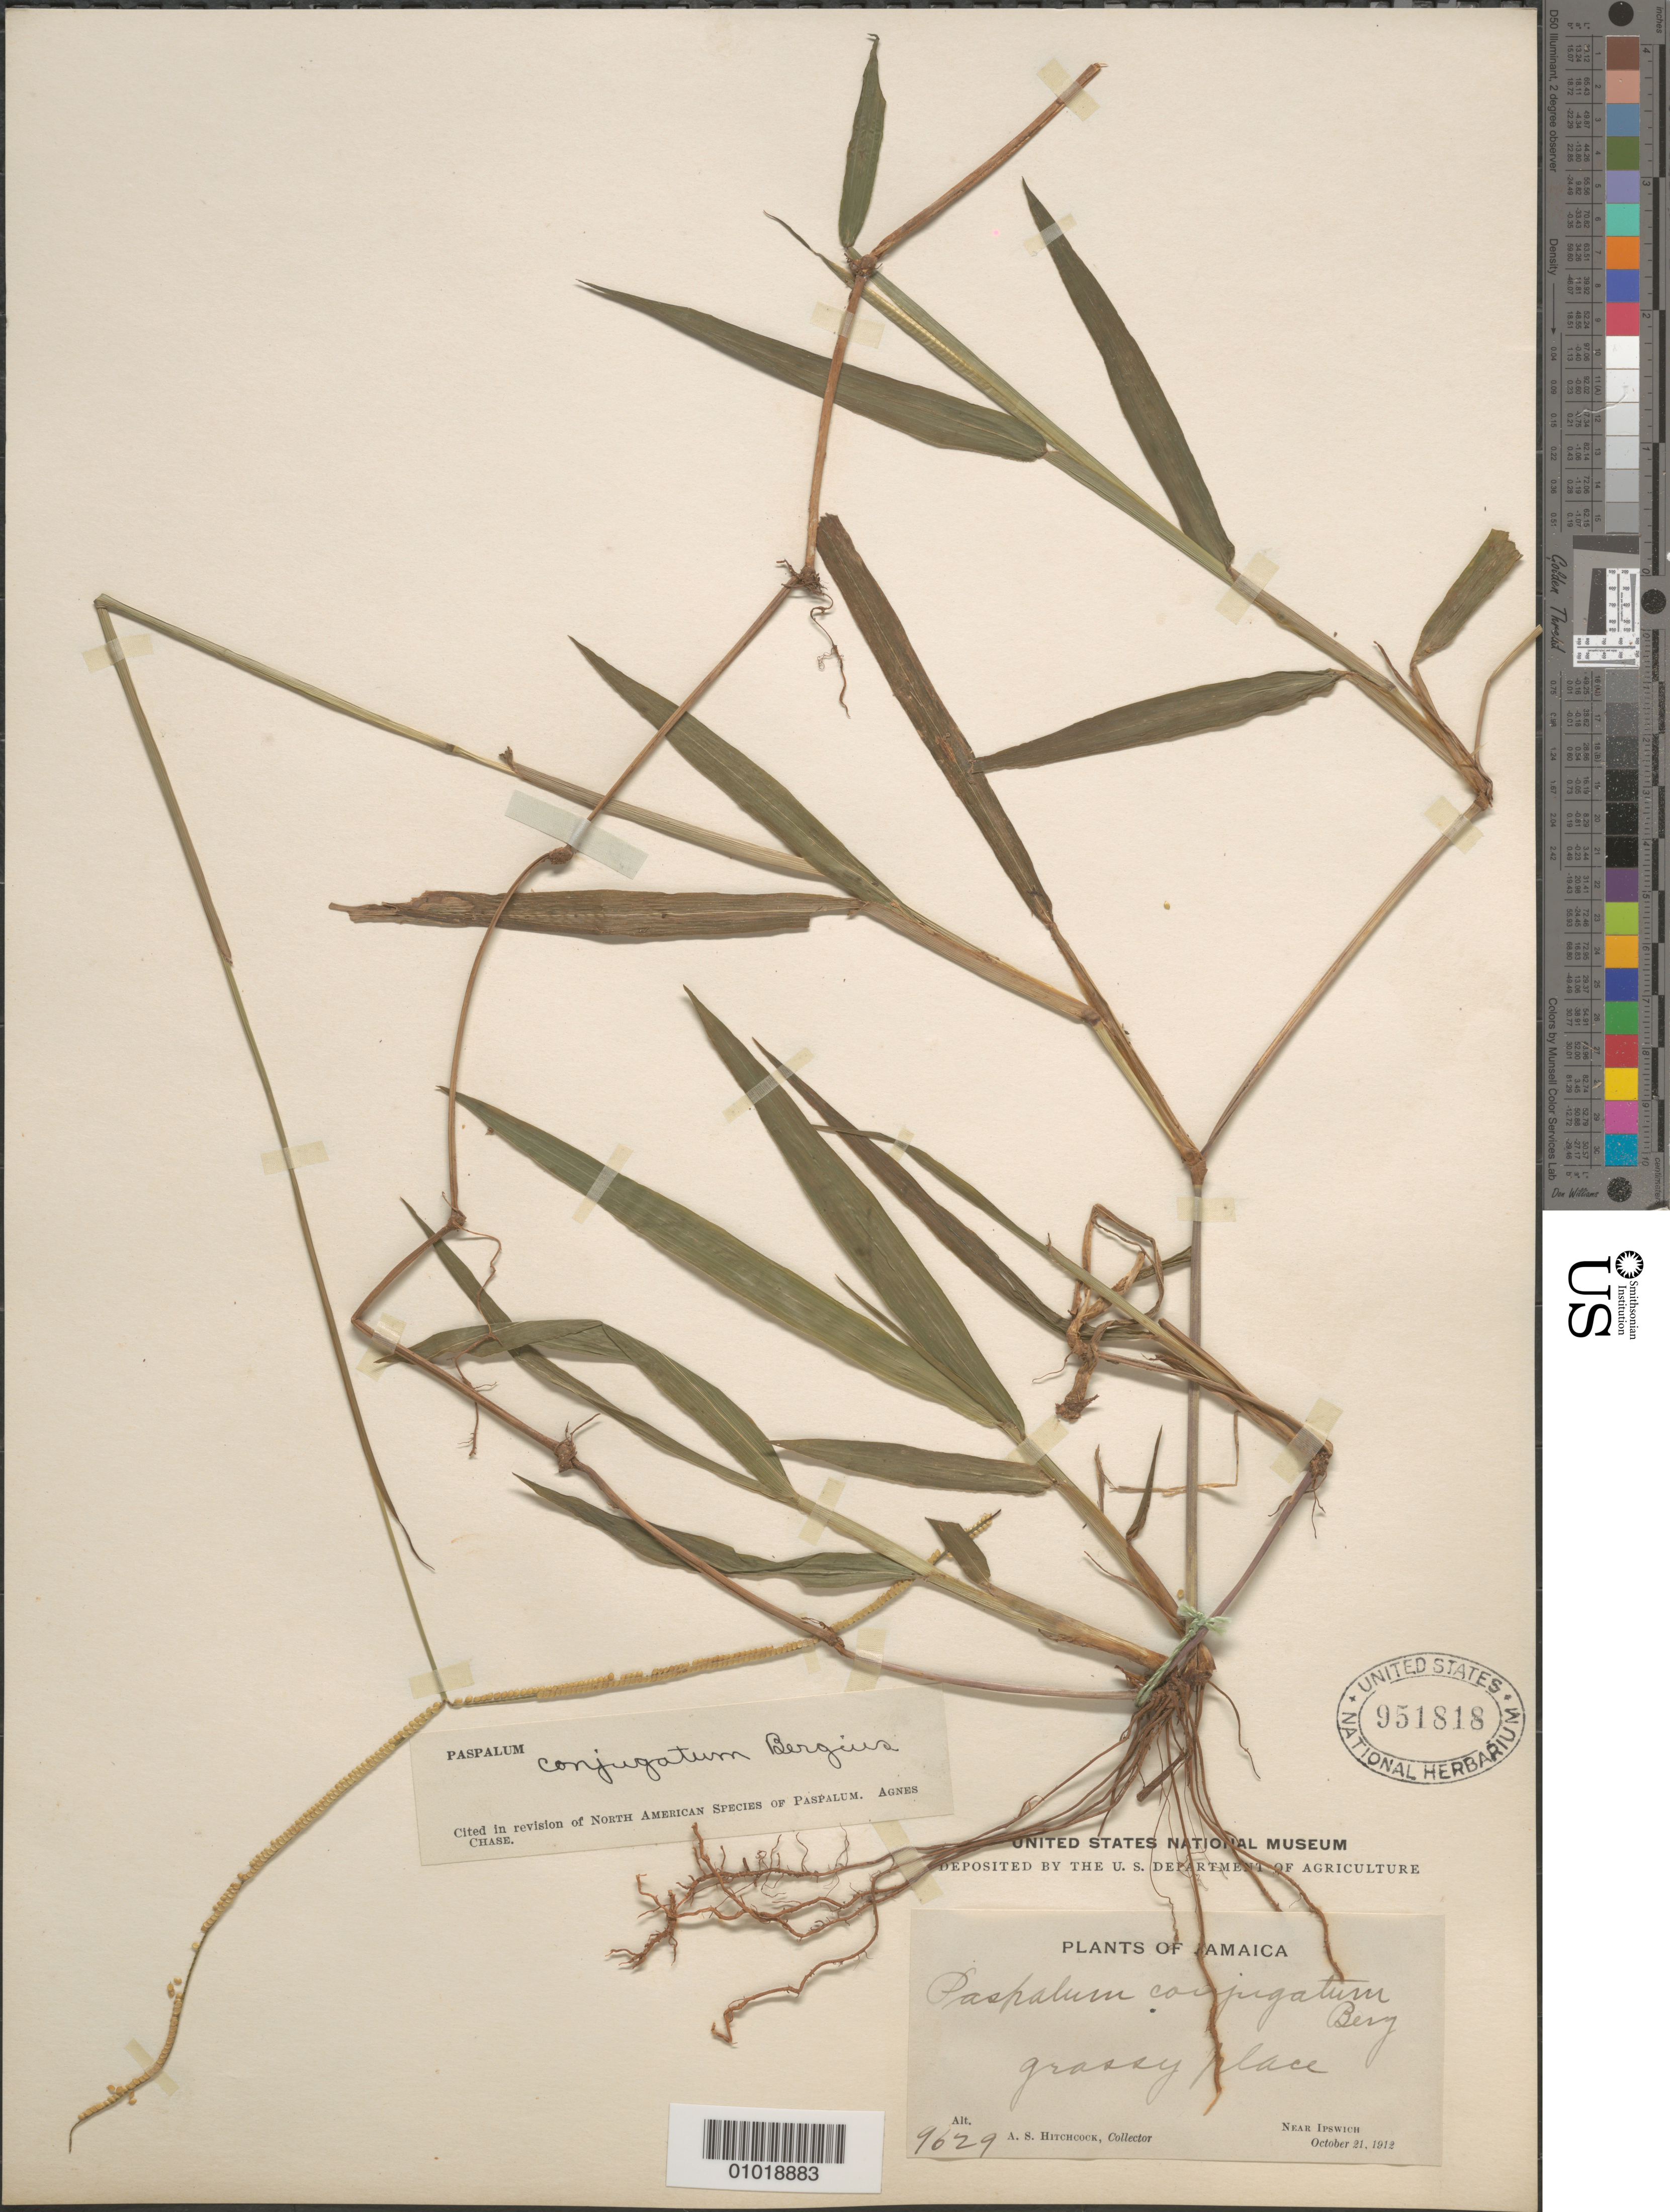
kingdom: Plantae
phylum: Tracheophyta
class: Liliopsida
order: Poales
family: Poaceae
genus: Paspalum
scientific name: Paspalum conjugatum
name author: P.J. Bergius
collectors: A. S. Hitchcock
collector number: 9629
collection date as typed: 21 Oct 1912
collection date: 1912-10-21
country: Jamaica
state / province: Saint Elizabeth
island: Jamaica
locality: Near Ipswich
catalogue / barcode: US 951818